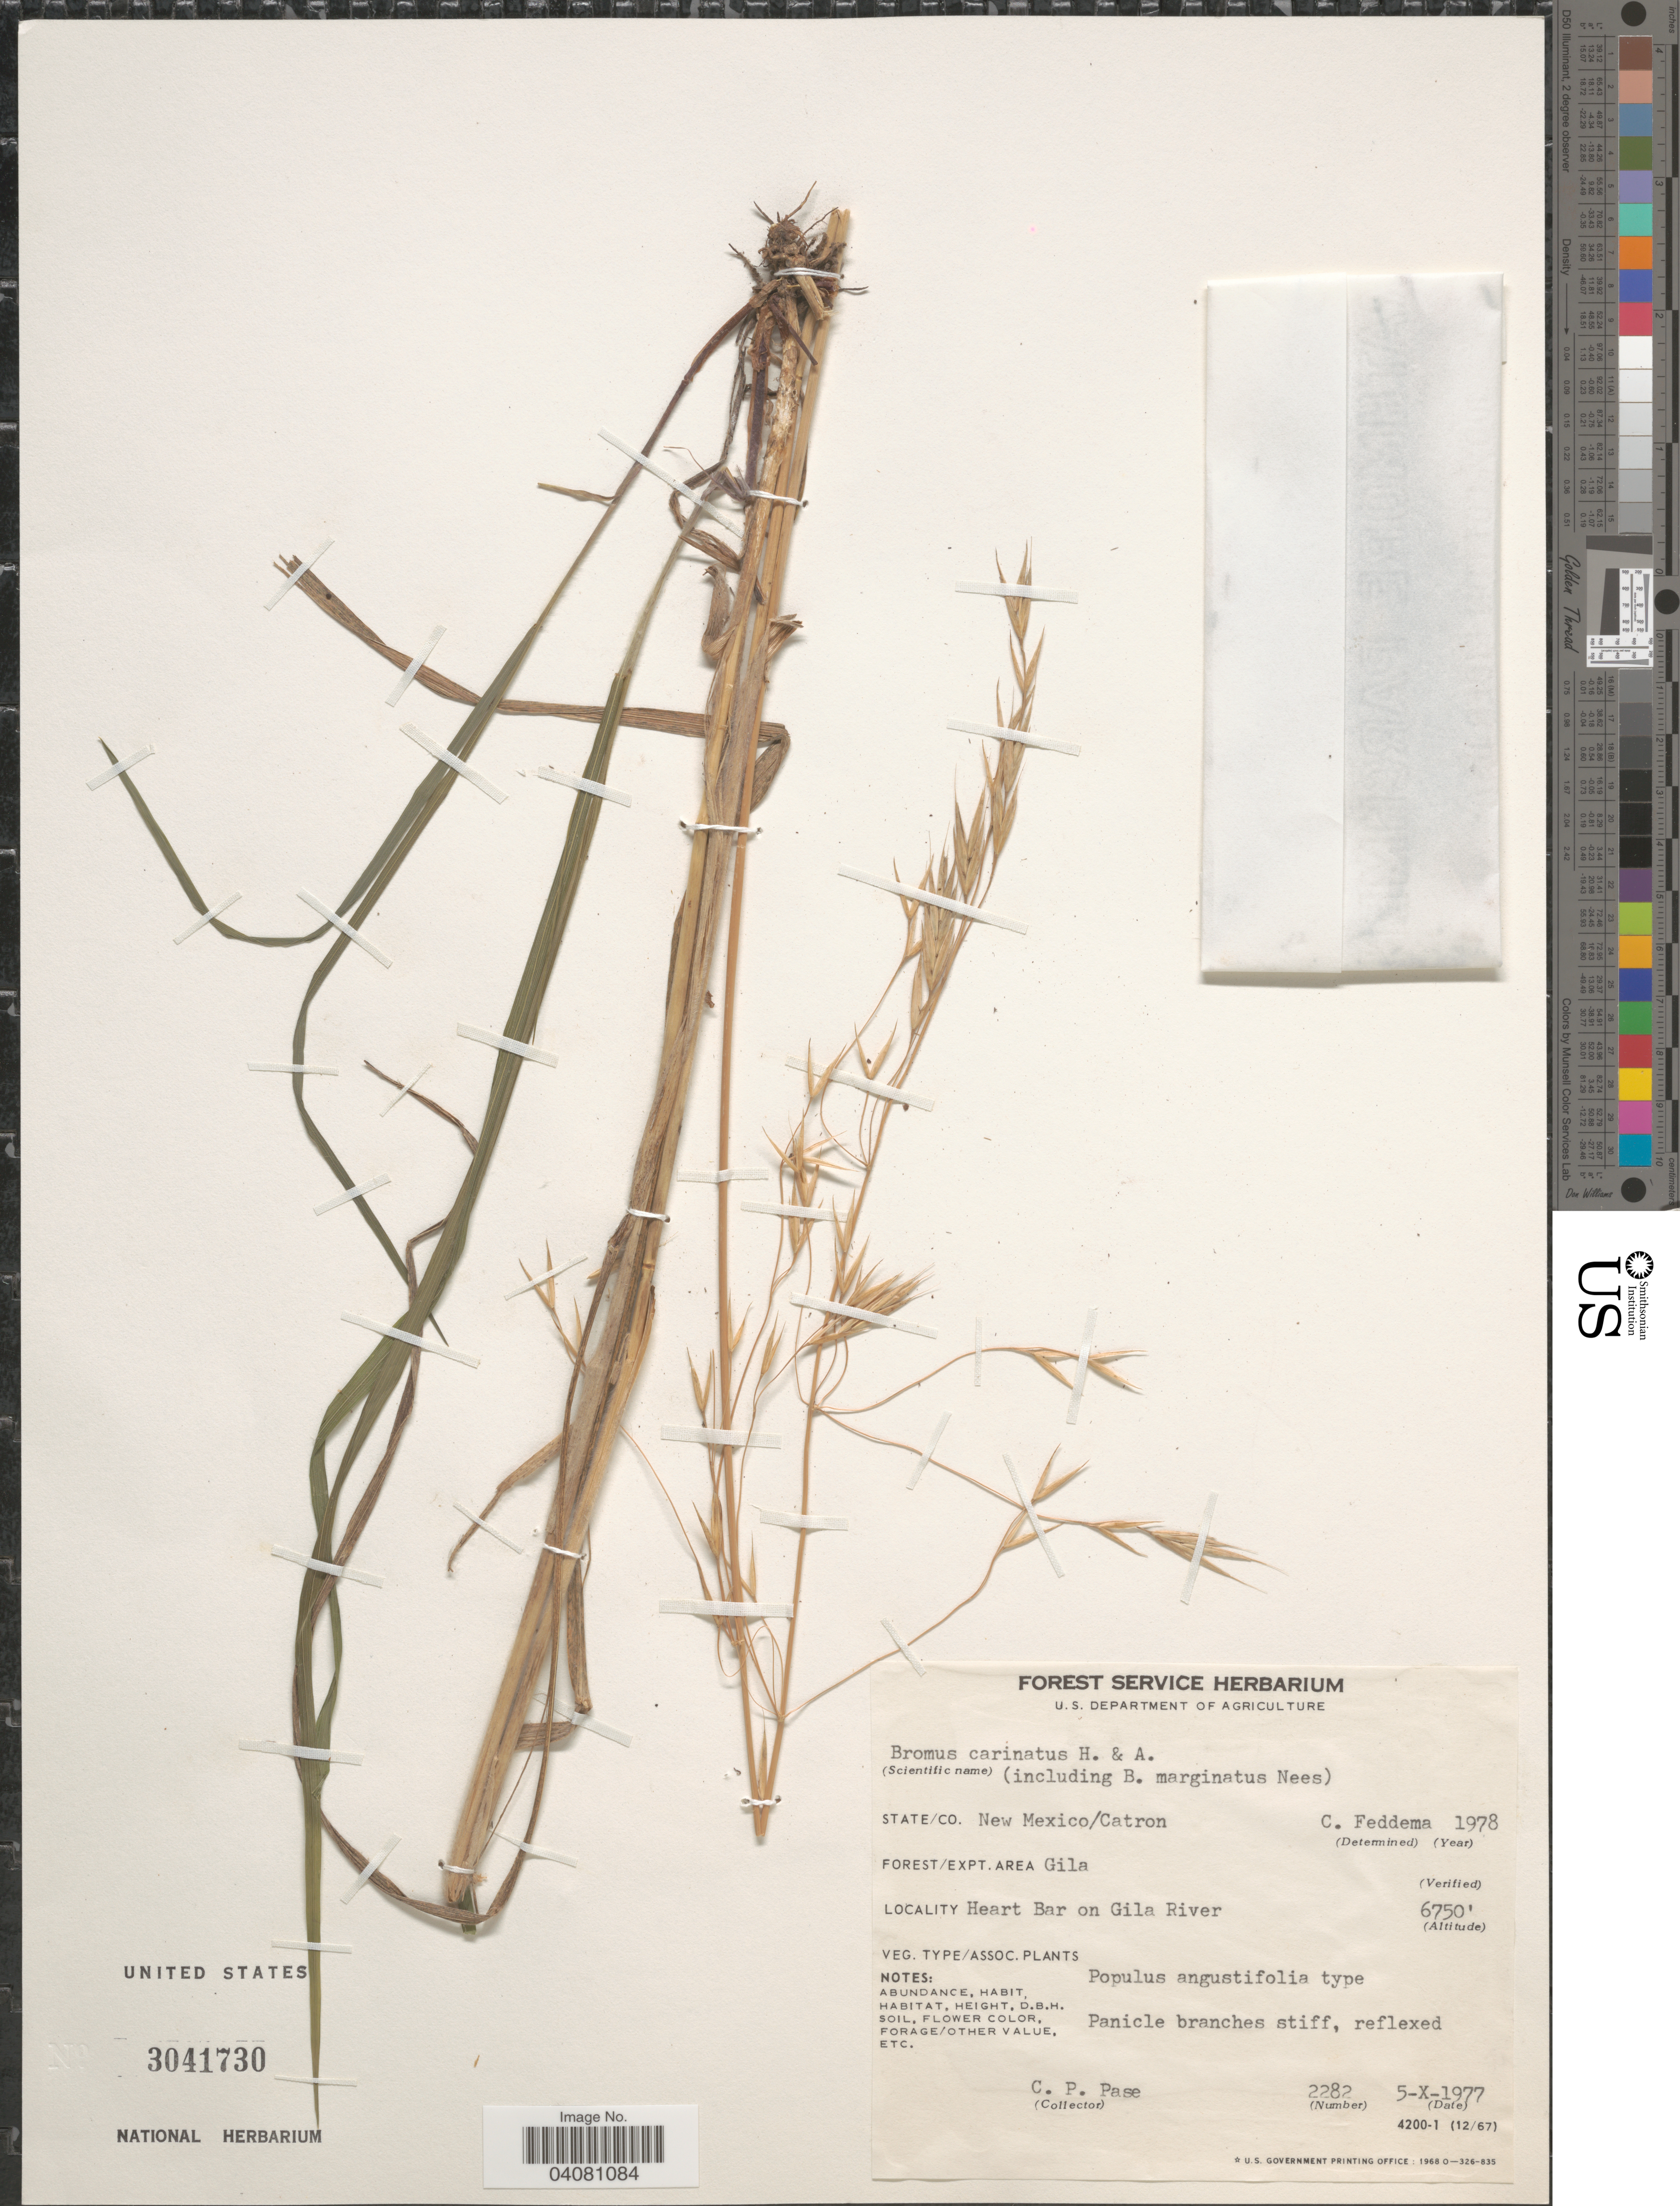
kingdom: Plantae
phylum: Tracheophyta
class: Liliopsida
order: Poales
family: Poaceae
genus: Bromus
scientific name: Bromus carinatus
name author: Hook. & Arn.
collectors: C. P. Pase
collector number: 2282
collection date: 1977-10-05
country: United States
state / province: New Mexico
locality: Catron Co. Forest/Expt. Area Gila. Heart Bar on Gila River.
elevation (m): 2057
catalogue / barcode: US 3041730